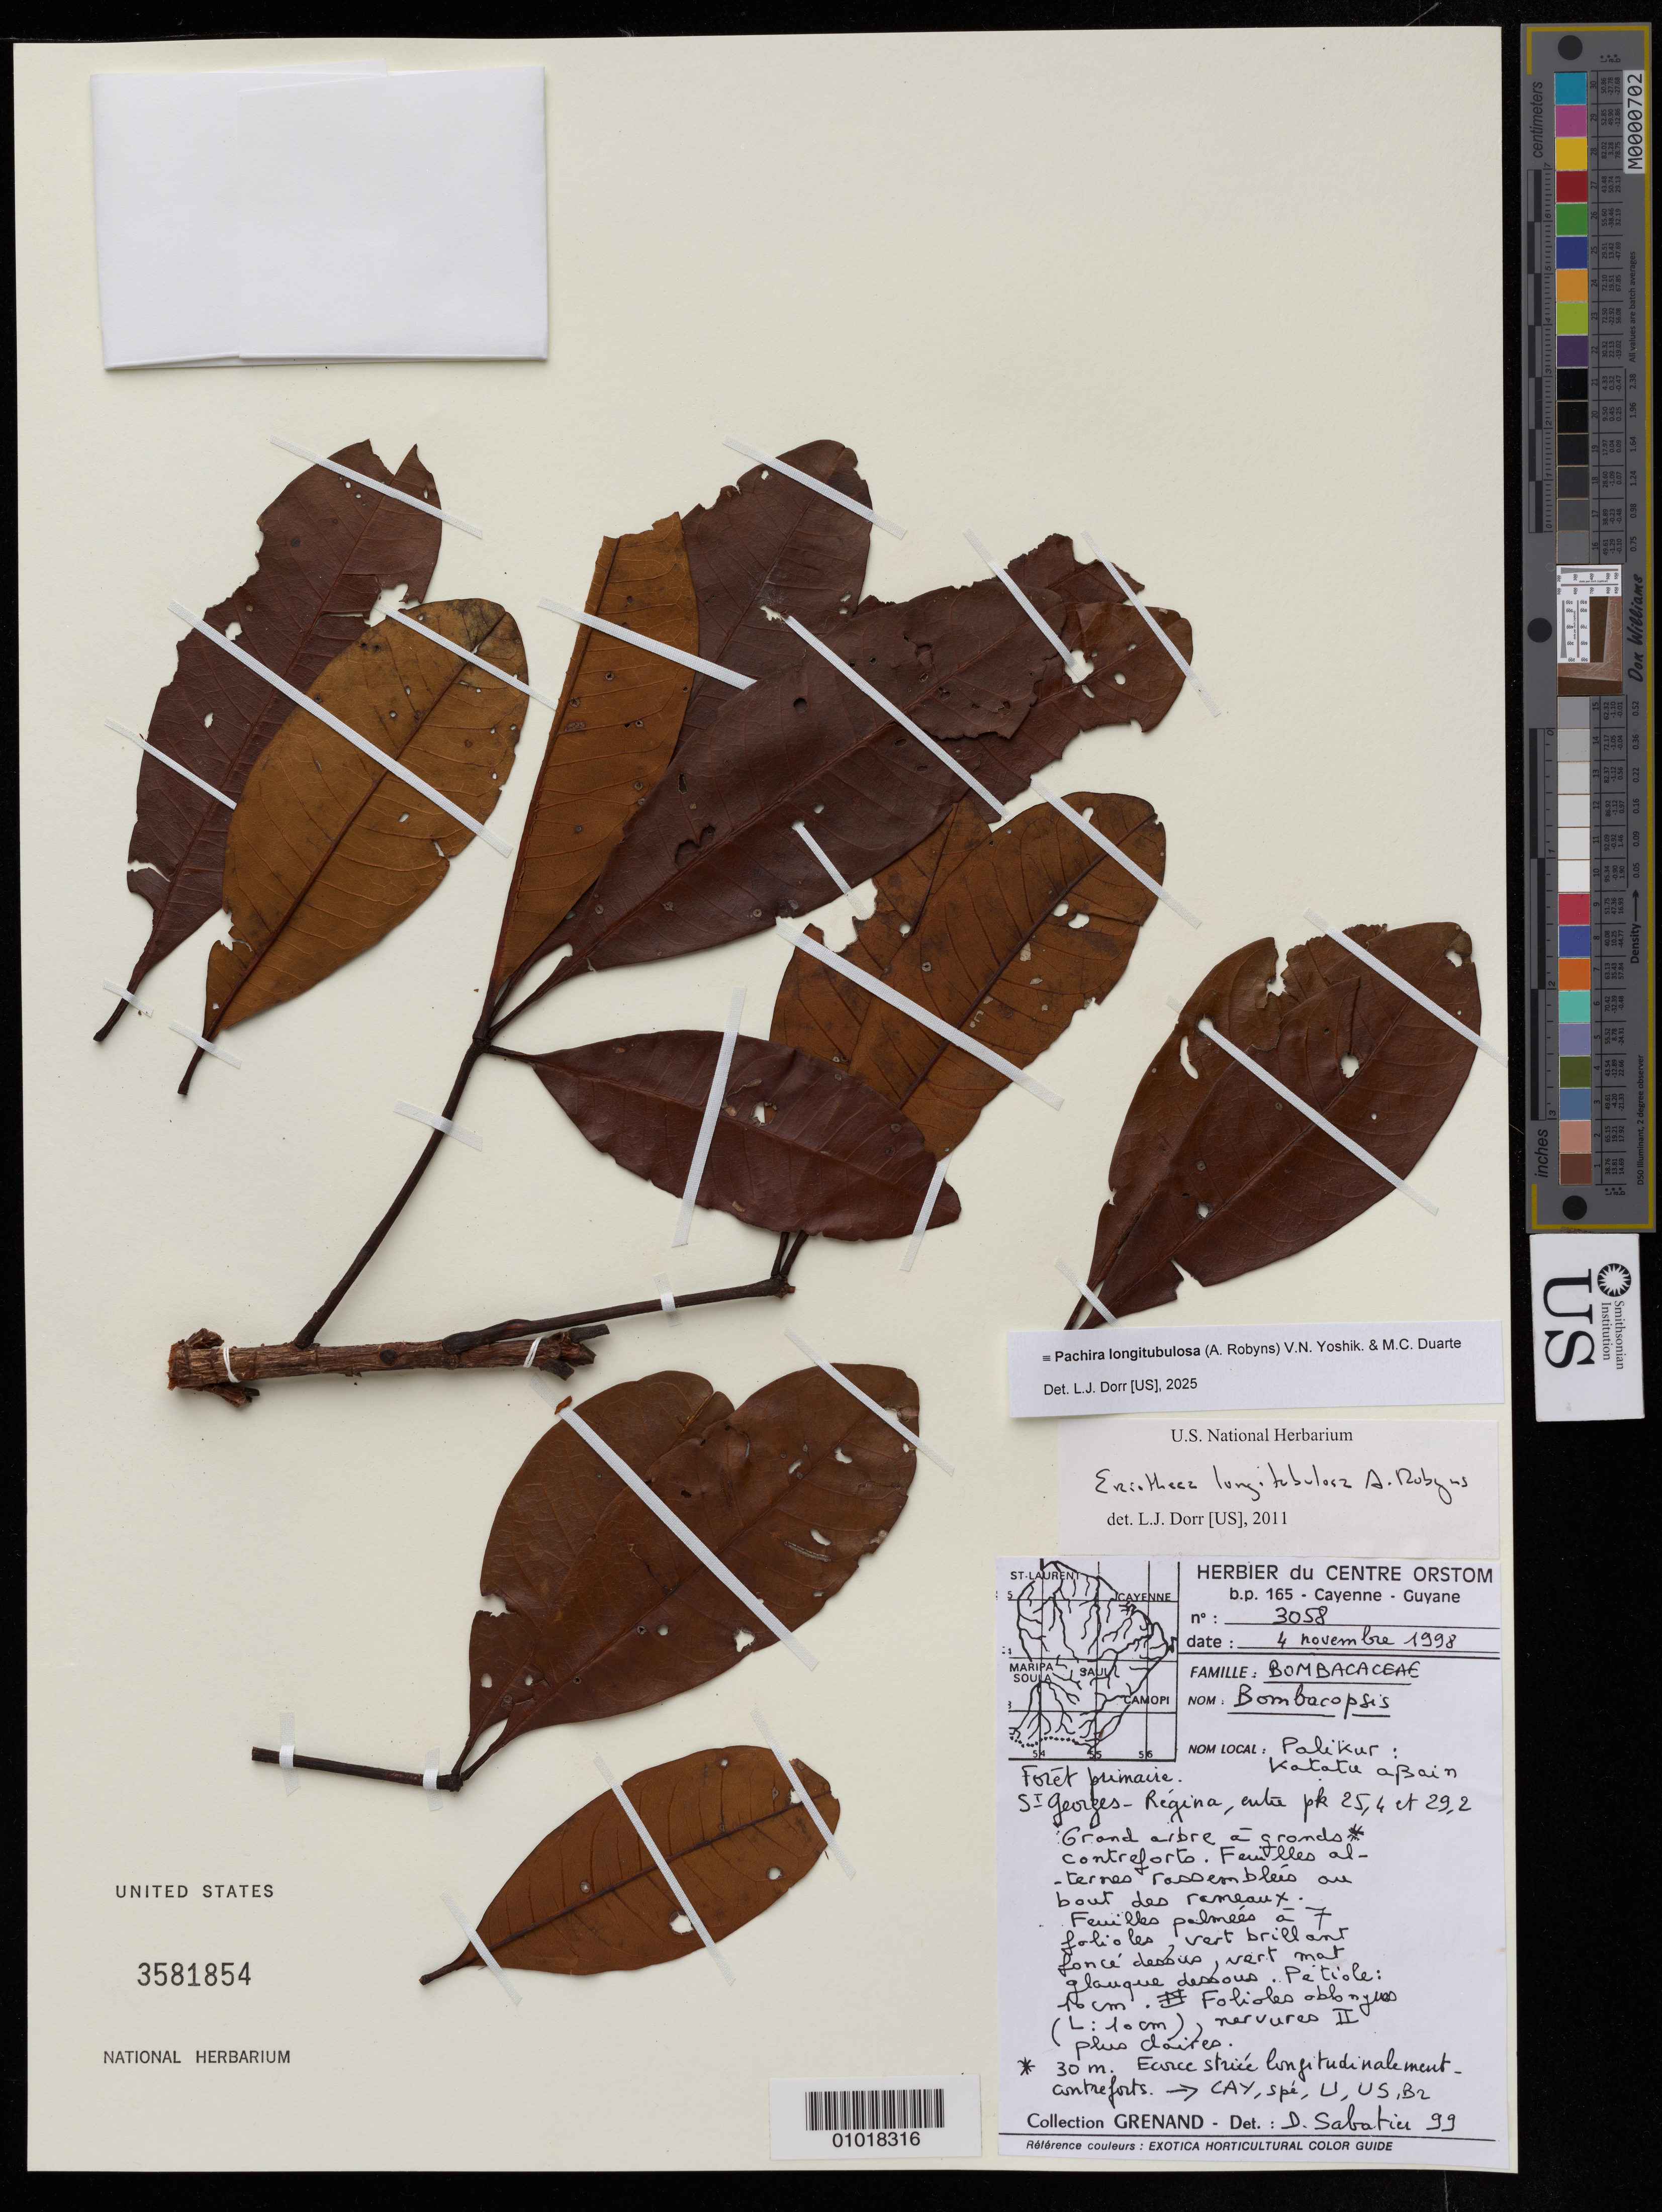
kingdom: Plantae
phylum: Tracheophyta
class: Magnoliopsida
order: Malvales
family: Malvaceae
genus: Pachira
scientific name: Pachira longitubulosa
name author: (A. Robyns) V.N. Yoshik. & M.C. Duarte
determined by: Dorr, Laurence J., Curator (BOT), Smithsonian Institution - National Museum of Natural History (UNITED STATES)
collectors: P. Grenand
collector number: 3058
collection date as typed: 4-Nov-98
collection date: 1998-11-04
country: French Guiana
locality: St. Georges-Regina, pk 25.4 et 29.2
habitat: Foret primaire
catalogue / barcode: US 3581854